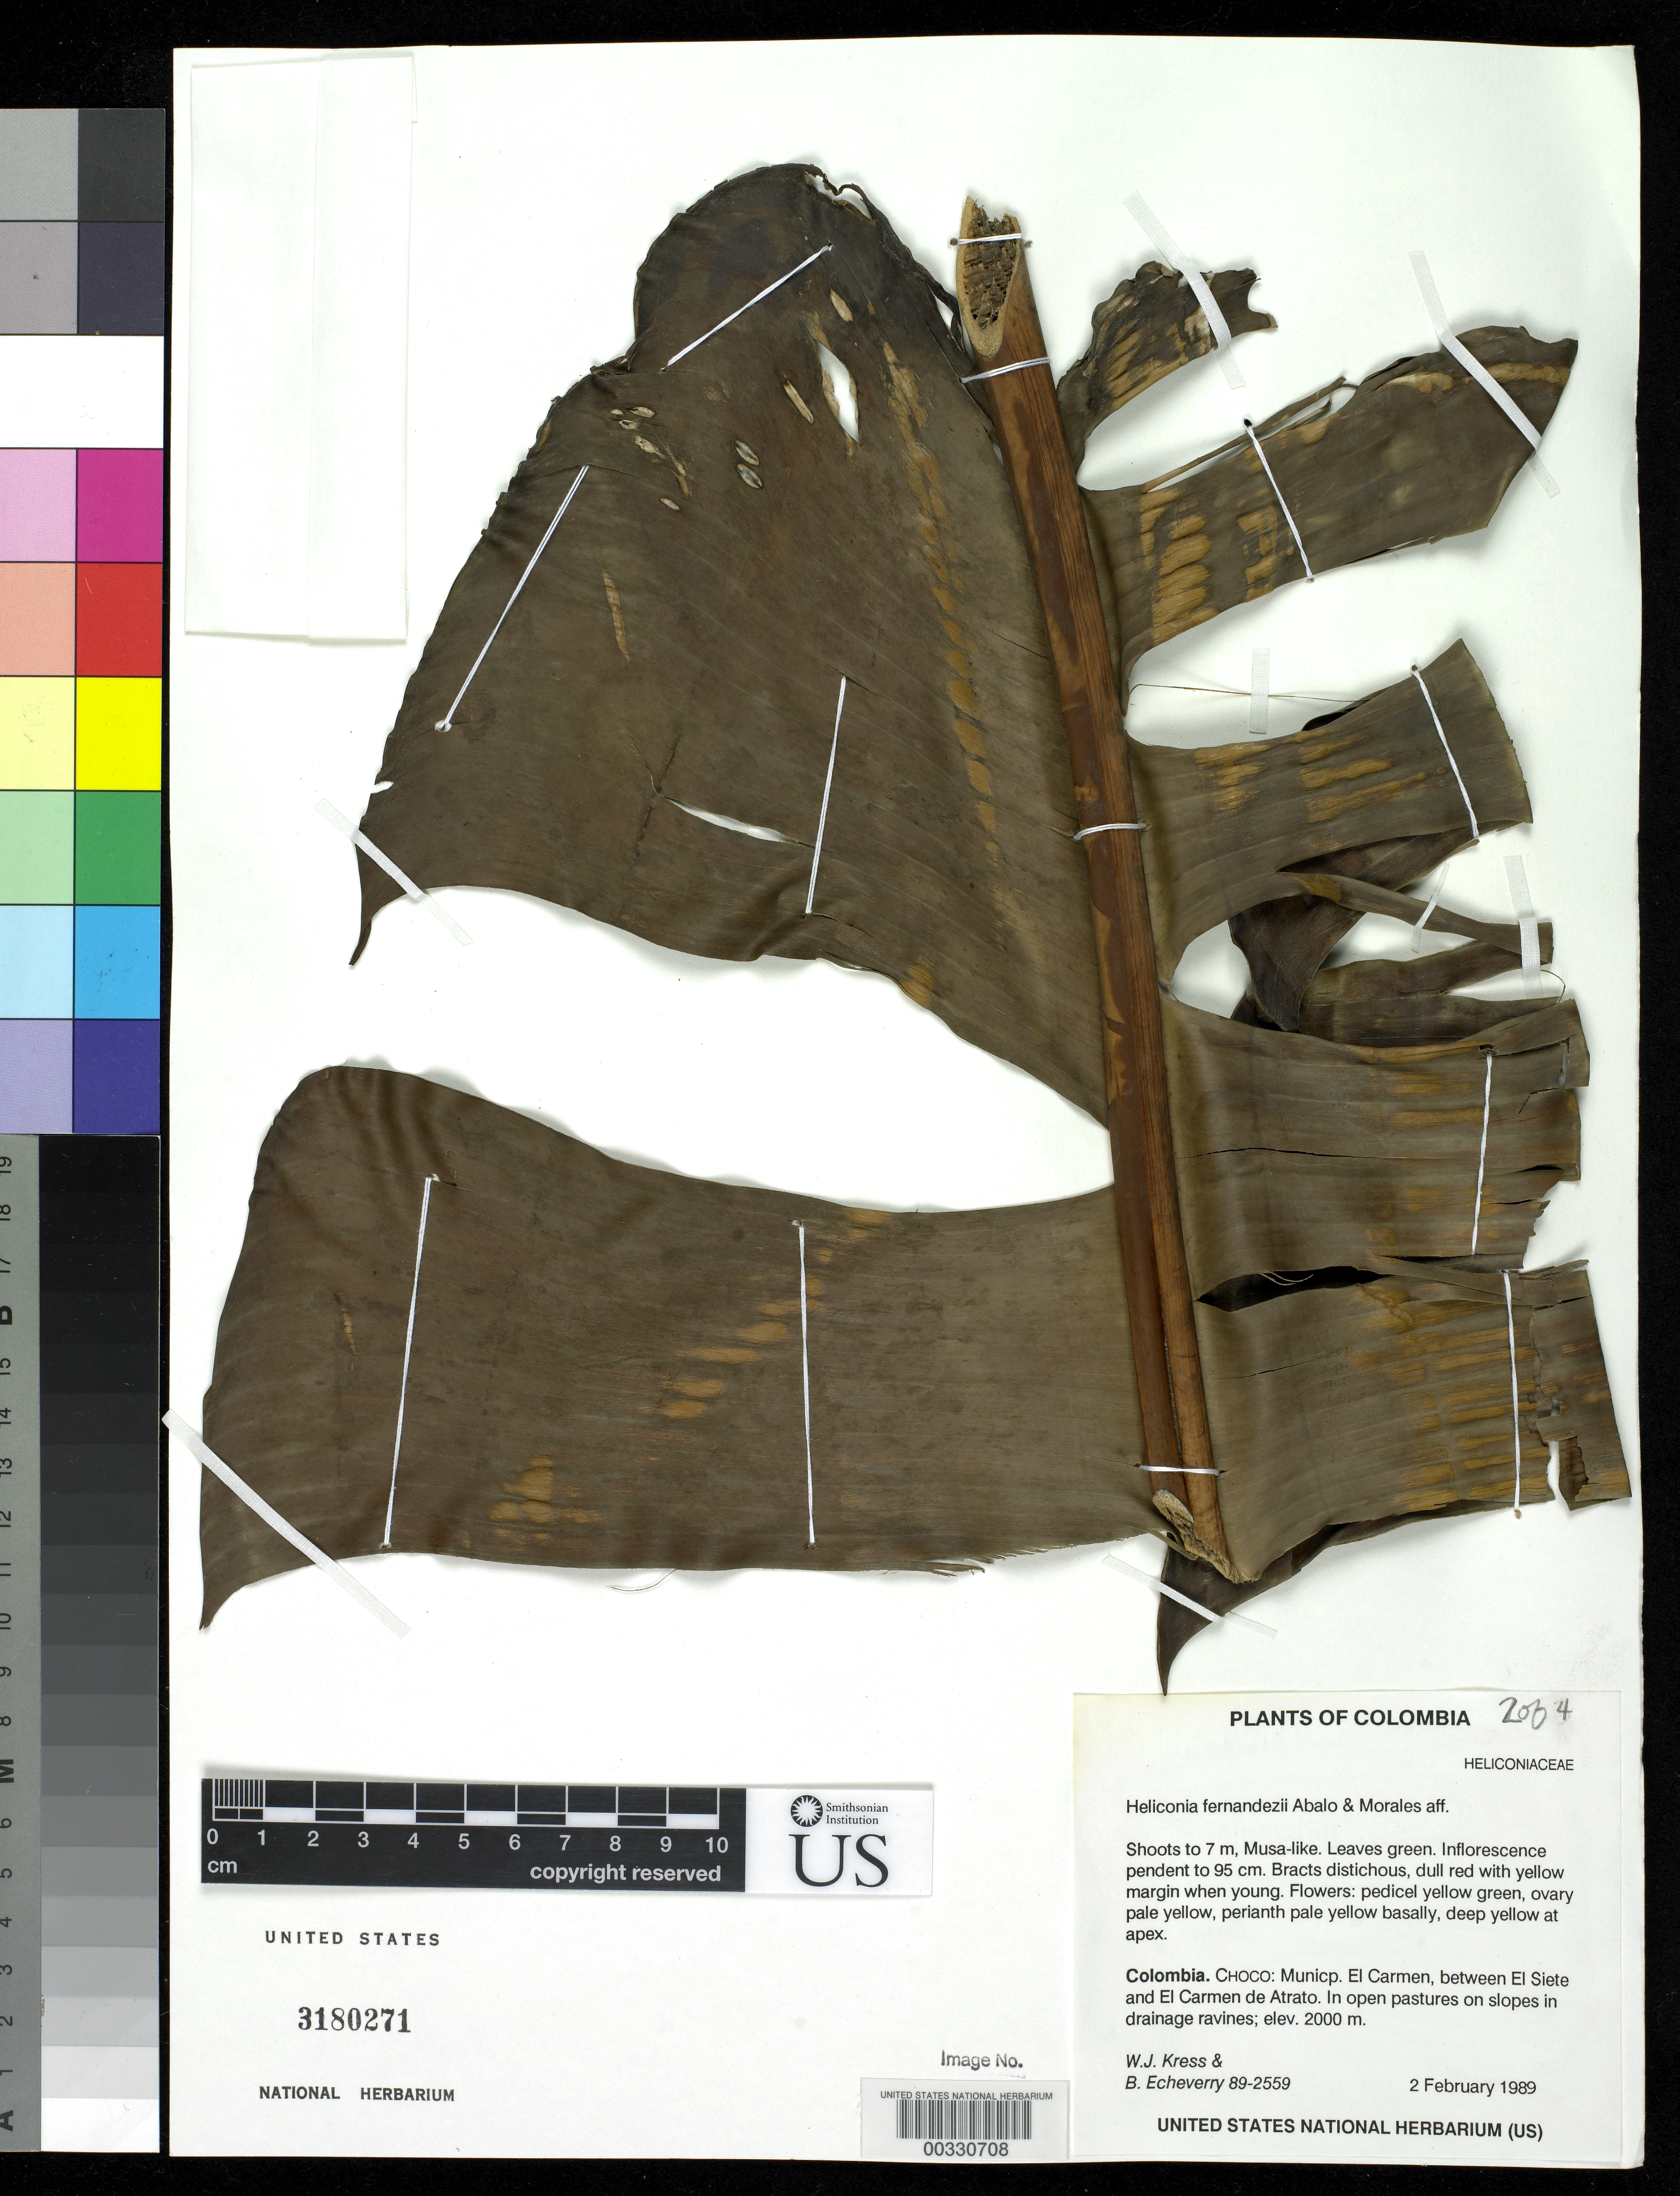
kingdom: Plantae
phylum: Tracheophyta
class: Liliopsida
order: Zingiberales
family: Heliconiaceae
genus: Heliconia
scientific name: Heliconia fernandezii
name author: Abalo & G. Morales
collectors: W. J. Kress & B. Echeverry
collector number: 89-2559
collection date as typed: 02 Feb 1989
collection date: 1989-02-02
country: Colombia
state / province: Chocó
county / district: El Carmen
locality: Mun of el Carmen, between el Siete and el Carmen de Atrato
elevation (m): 2000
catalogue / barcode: US 3180271